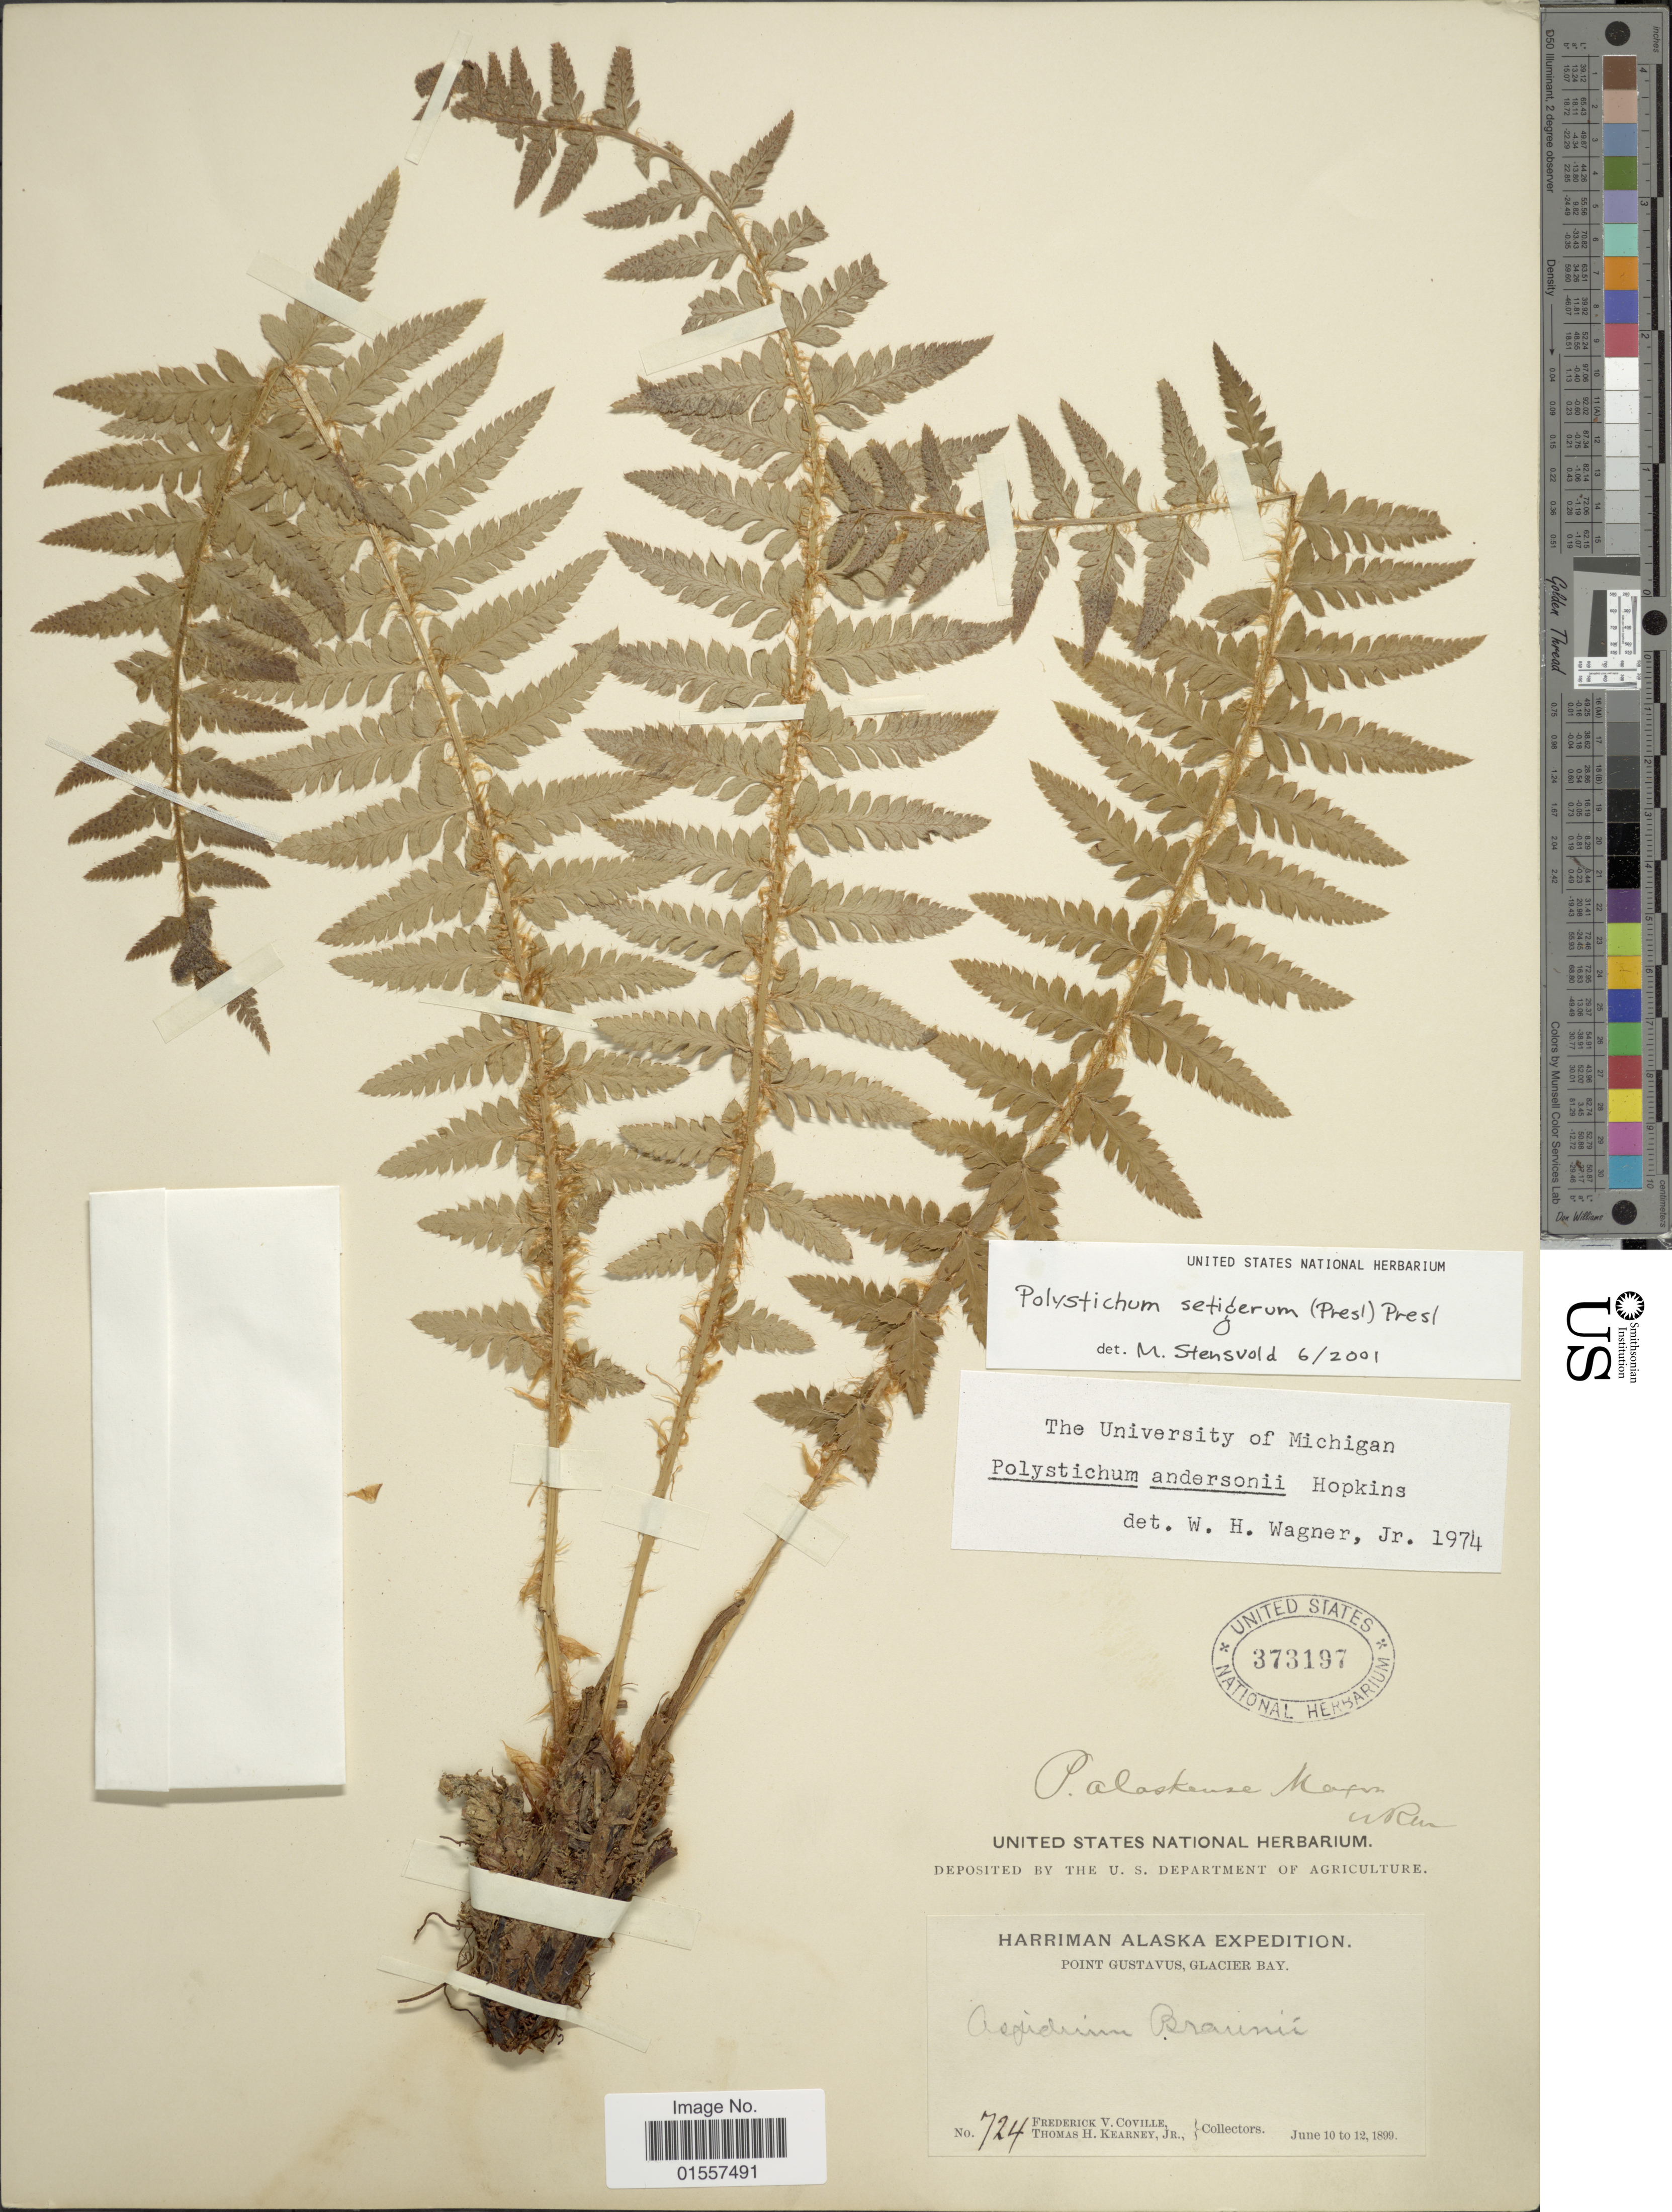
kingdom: Plantae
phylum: Tracheophyta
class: Polypodiopsida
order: Polypodiales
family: Dryopteridaceae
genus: Polystichum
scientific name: Polystichum setigerum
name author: (C. Presl) C. Presl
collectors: F. V. Coville & T. H. Kearney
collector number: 724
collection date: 1899-06-10/1899-06-12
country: United States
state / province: Alaska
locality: Alaska, Point Gustavus, Glacier Bay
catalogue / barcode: US 373197